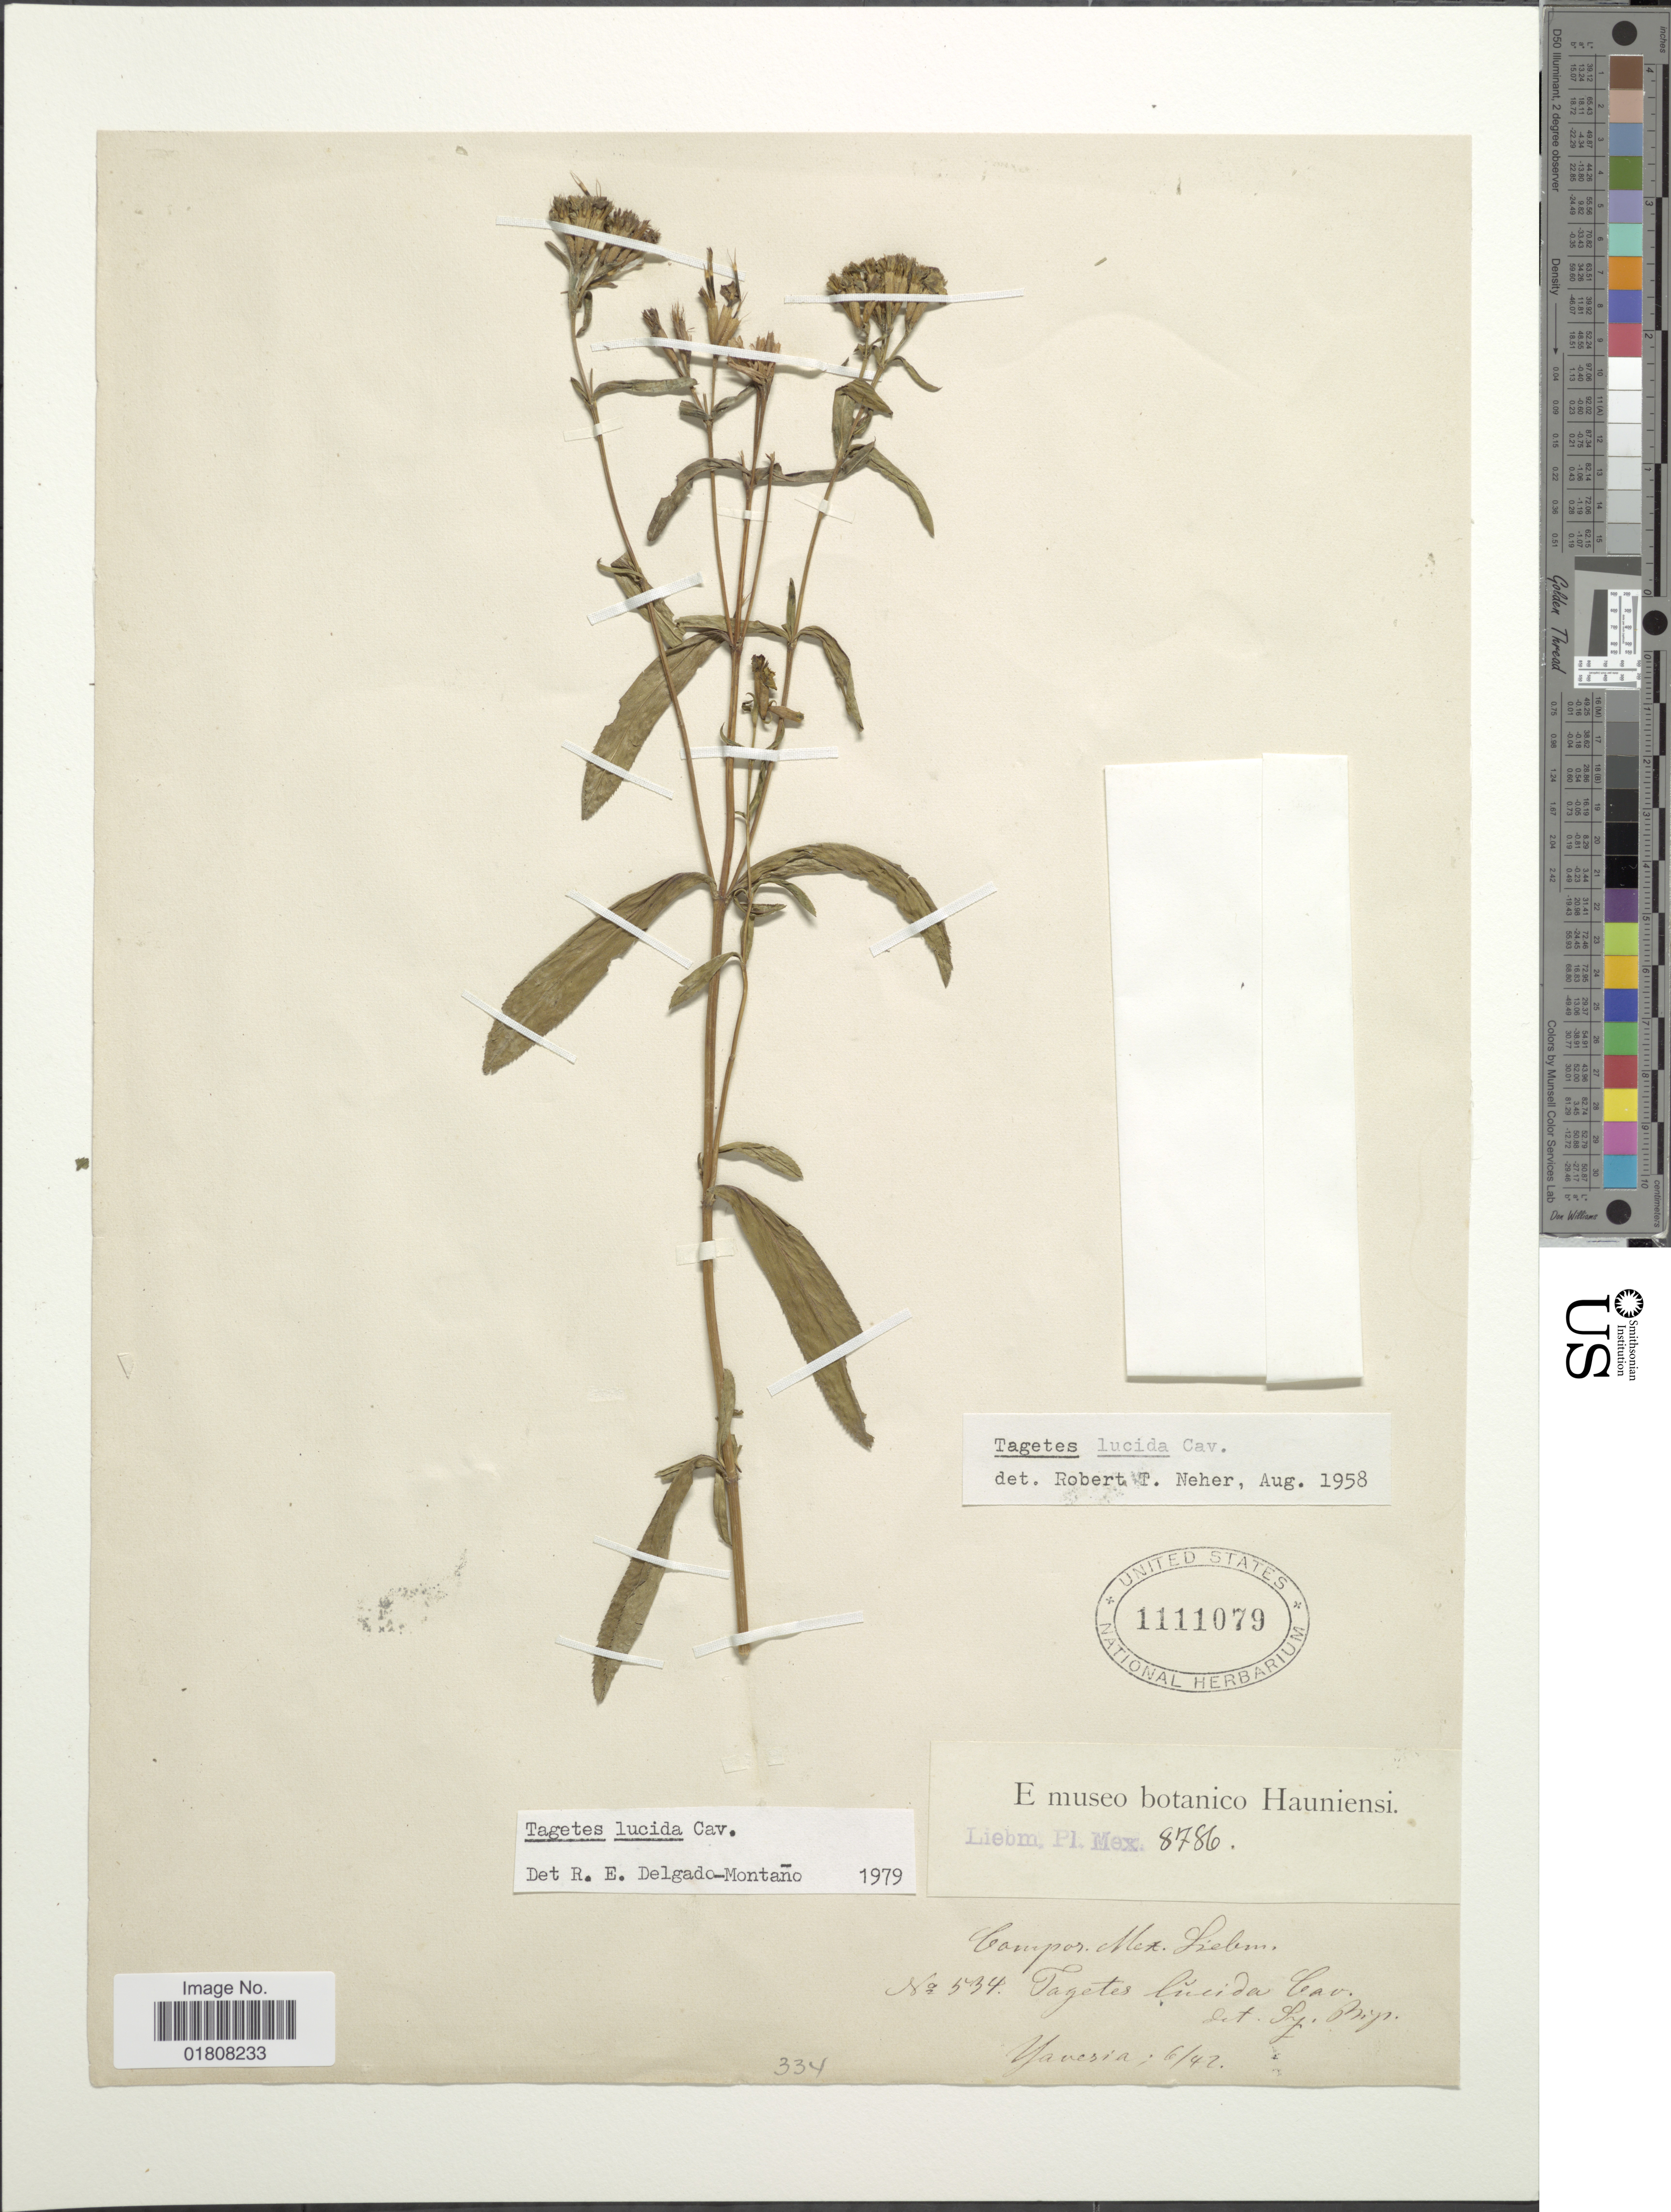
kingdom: Plantae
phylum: Tracheophyta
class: Magnoliopsida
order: Asterales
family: Asteraceae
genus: Tagetes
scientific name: Tagetes lucida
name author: Cav.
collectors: M. Liberman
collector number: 8786/534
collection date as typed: Transcribed d/m/y: /6/42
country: Mexico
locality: Campos Mex., Yaveria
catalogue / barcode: US 1111079